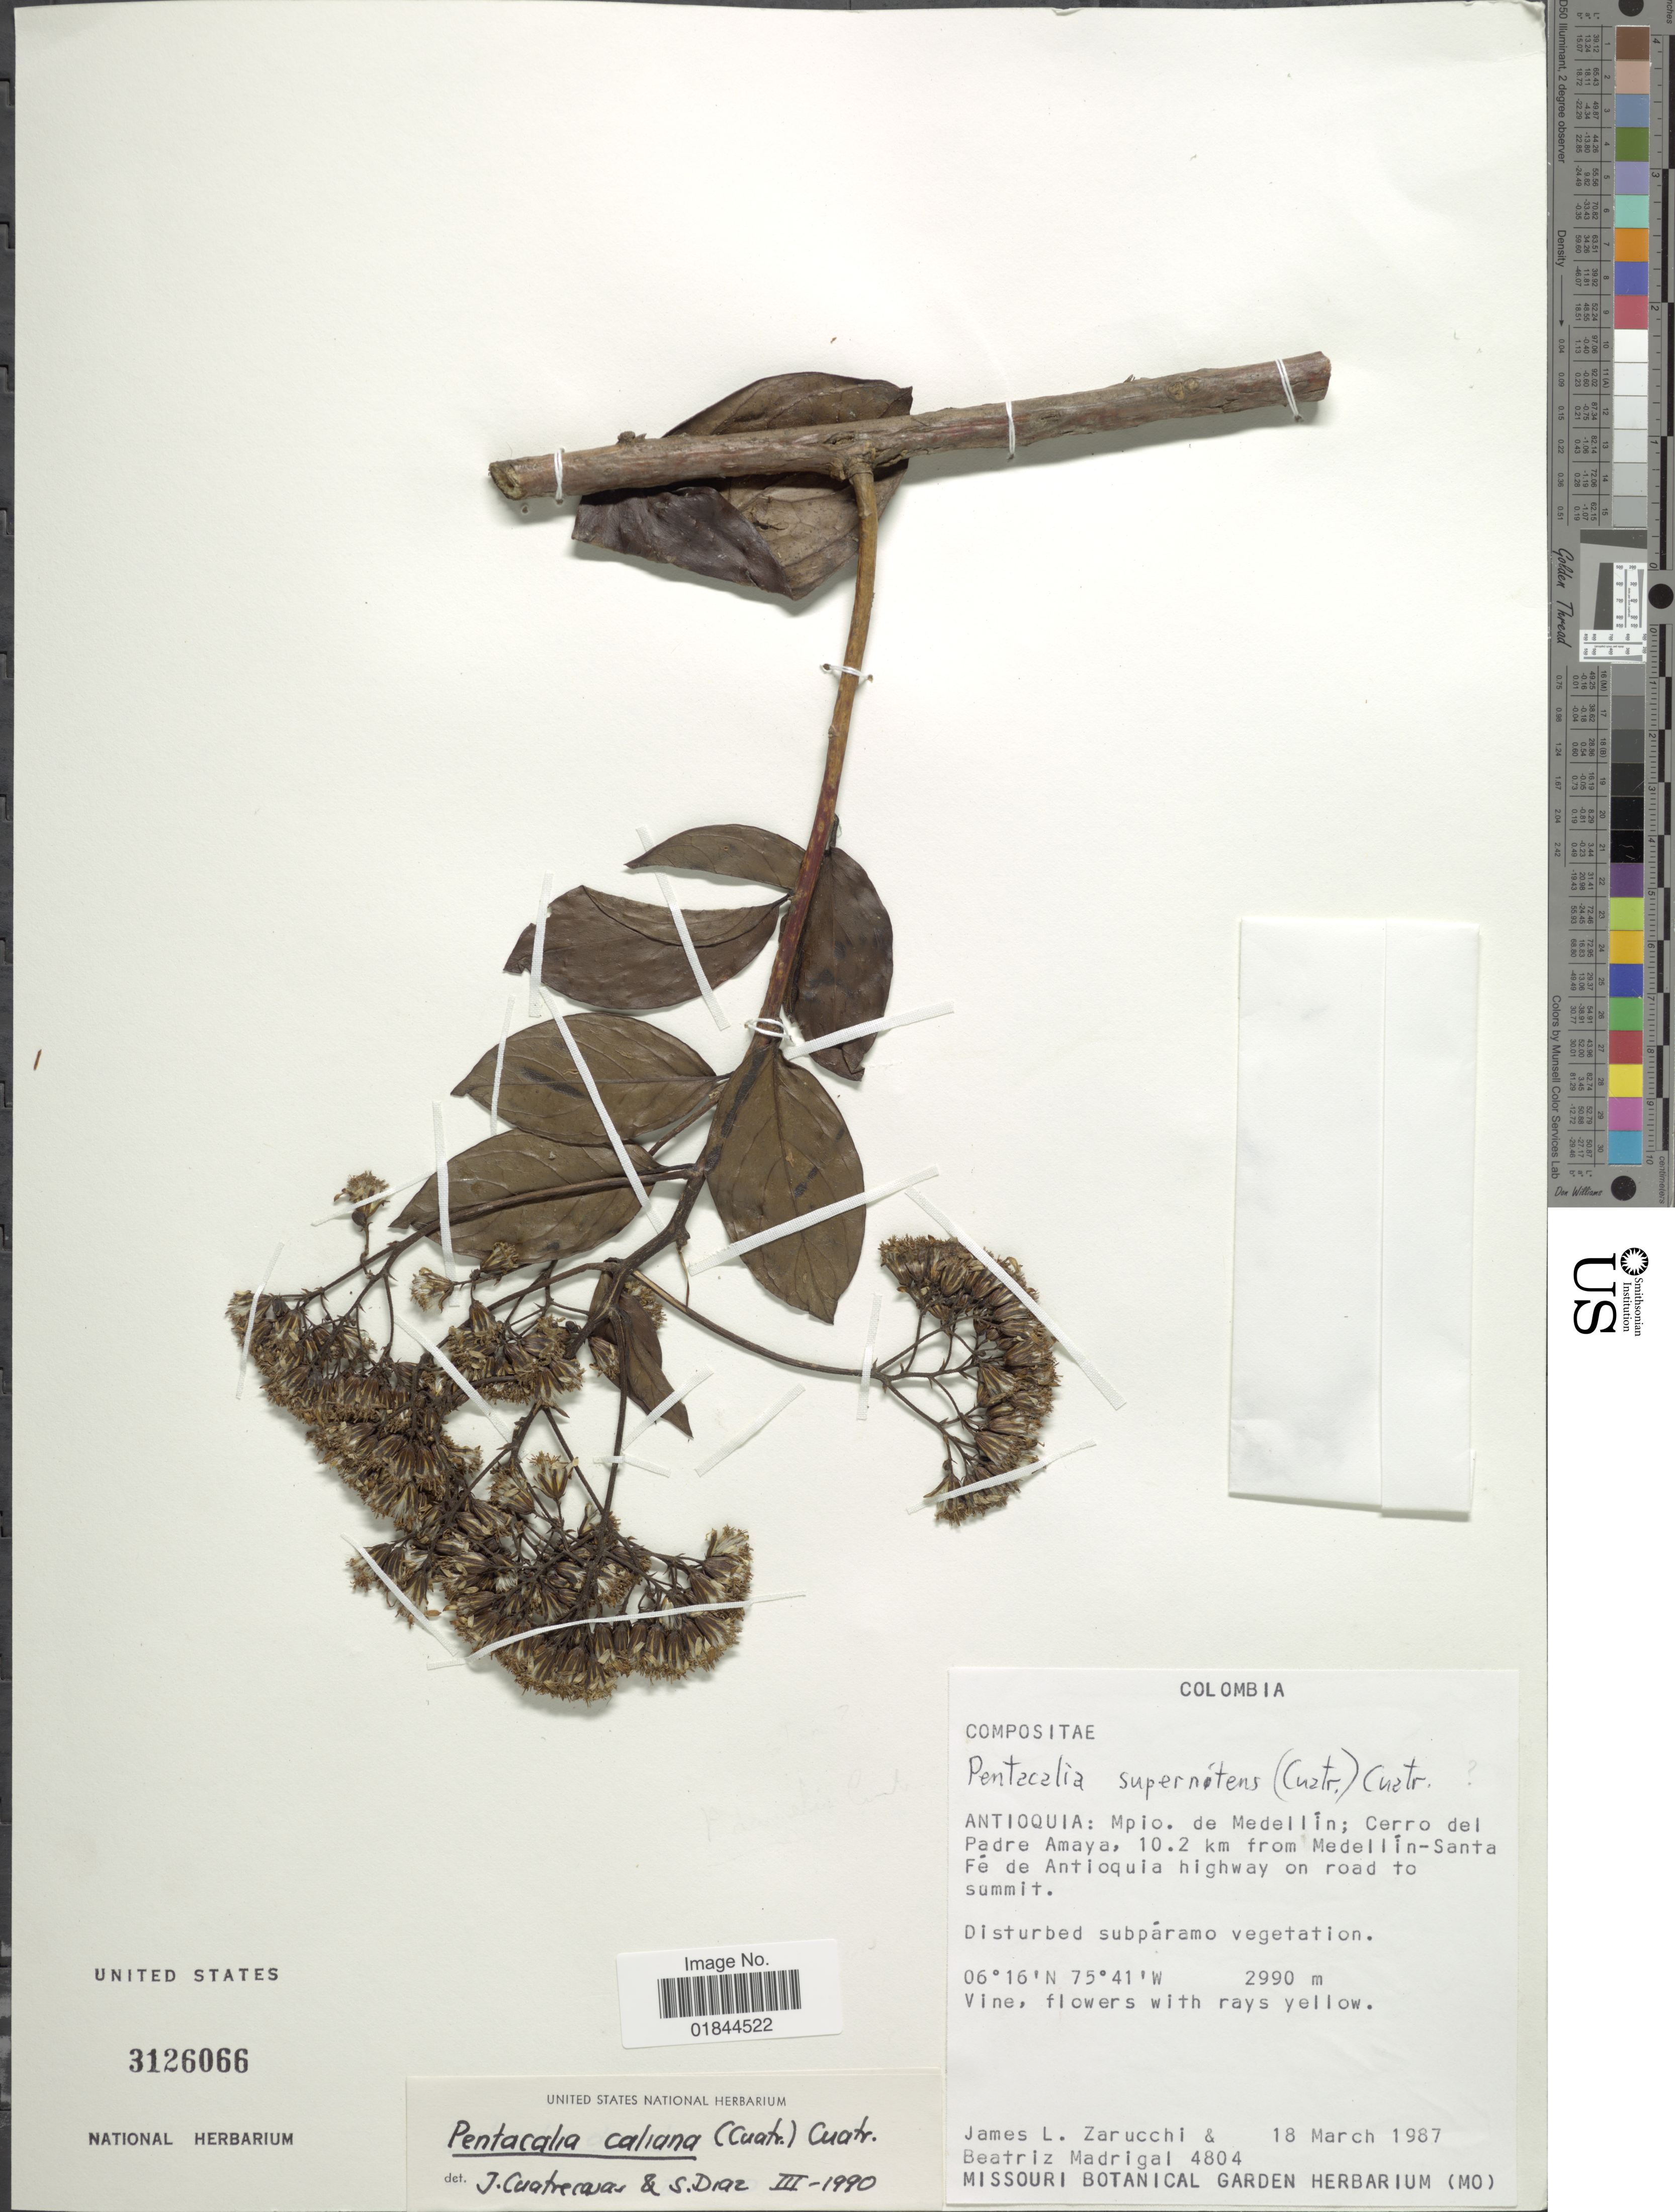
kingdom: Plantae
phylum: Tracheophyta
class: Magnoliopsida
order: Asterales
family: Asteraceae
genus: Pentacalia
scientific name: Pentacalia huilensis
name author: (Cuatrec.) Cuatrec.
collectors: J. L. Zarucchi & B. E. Madrigal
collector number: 4804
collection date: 1987-03-18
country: Colombia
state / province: Antioquia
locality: Mpio. de Medellin; Cerro del Padre Amaya, 10.2 km from Medellin-Santa fe de Antioquia highway on road to summit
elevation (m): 2900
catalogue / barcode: US 3126066